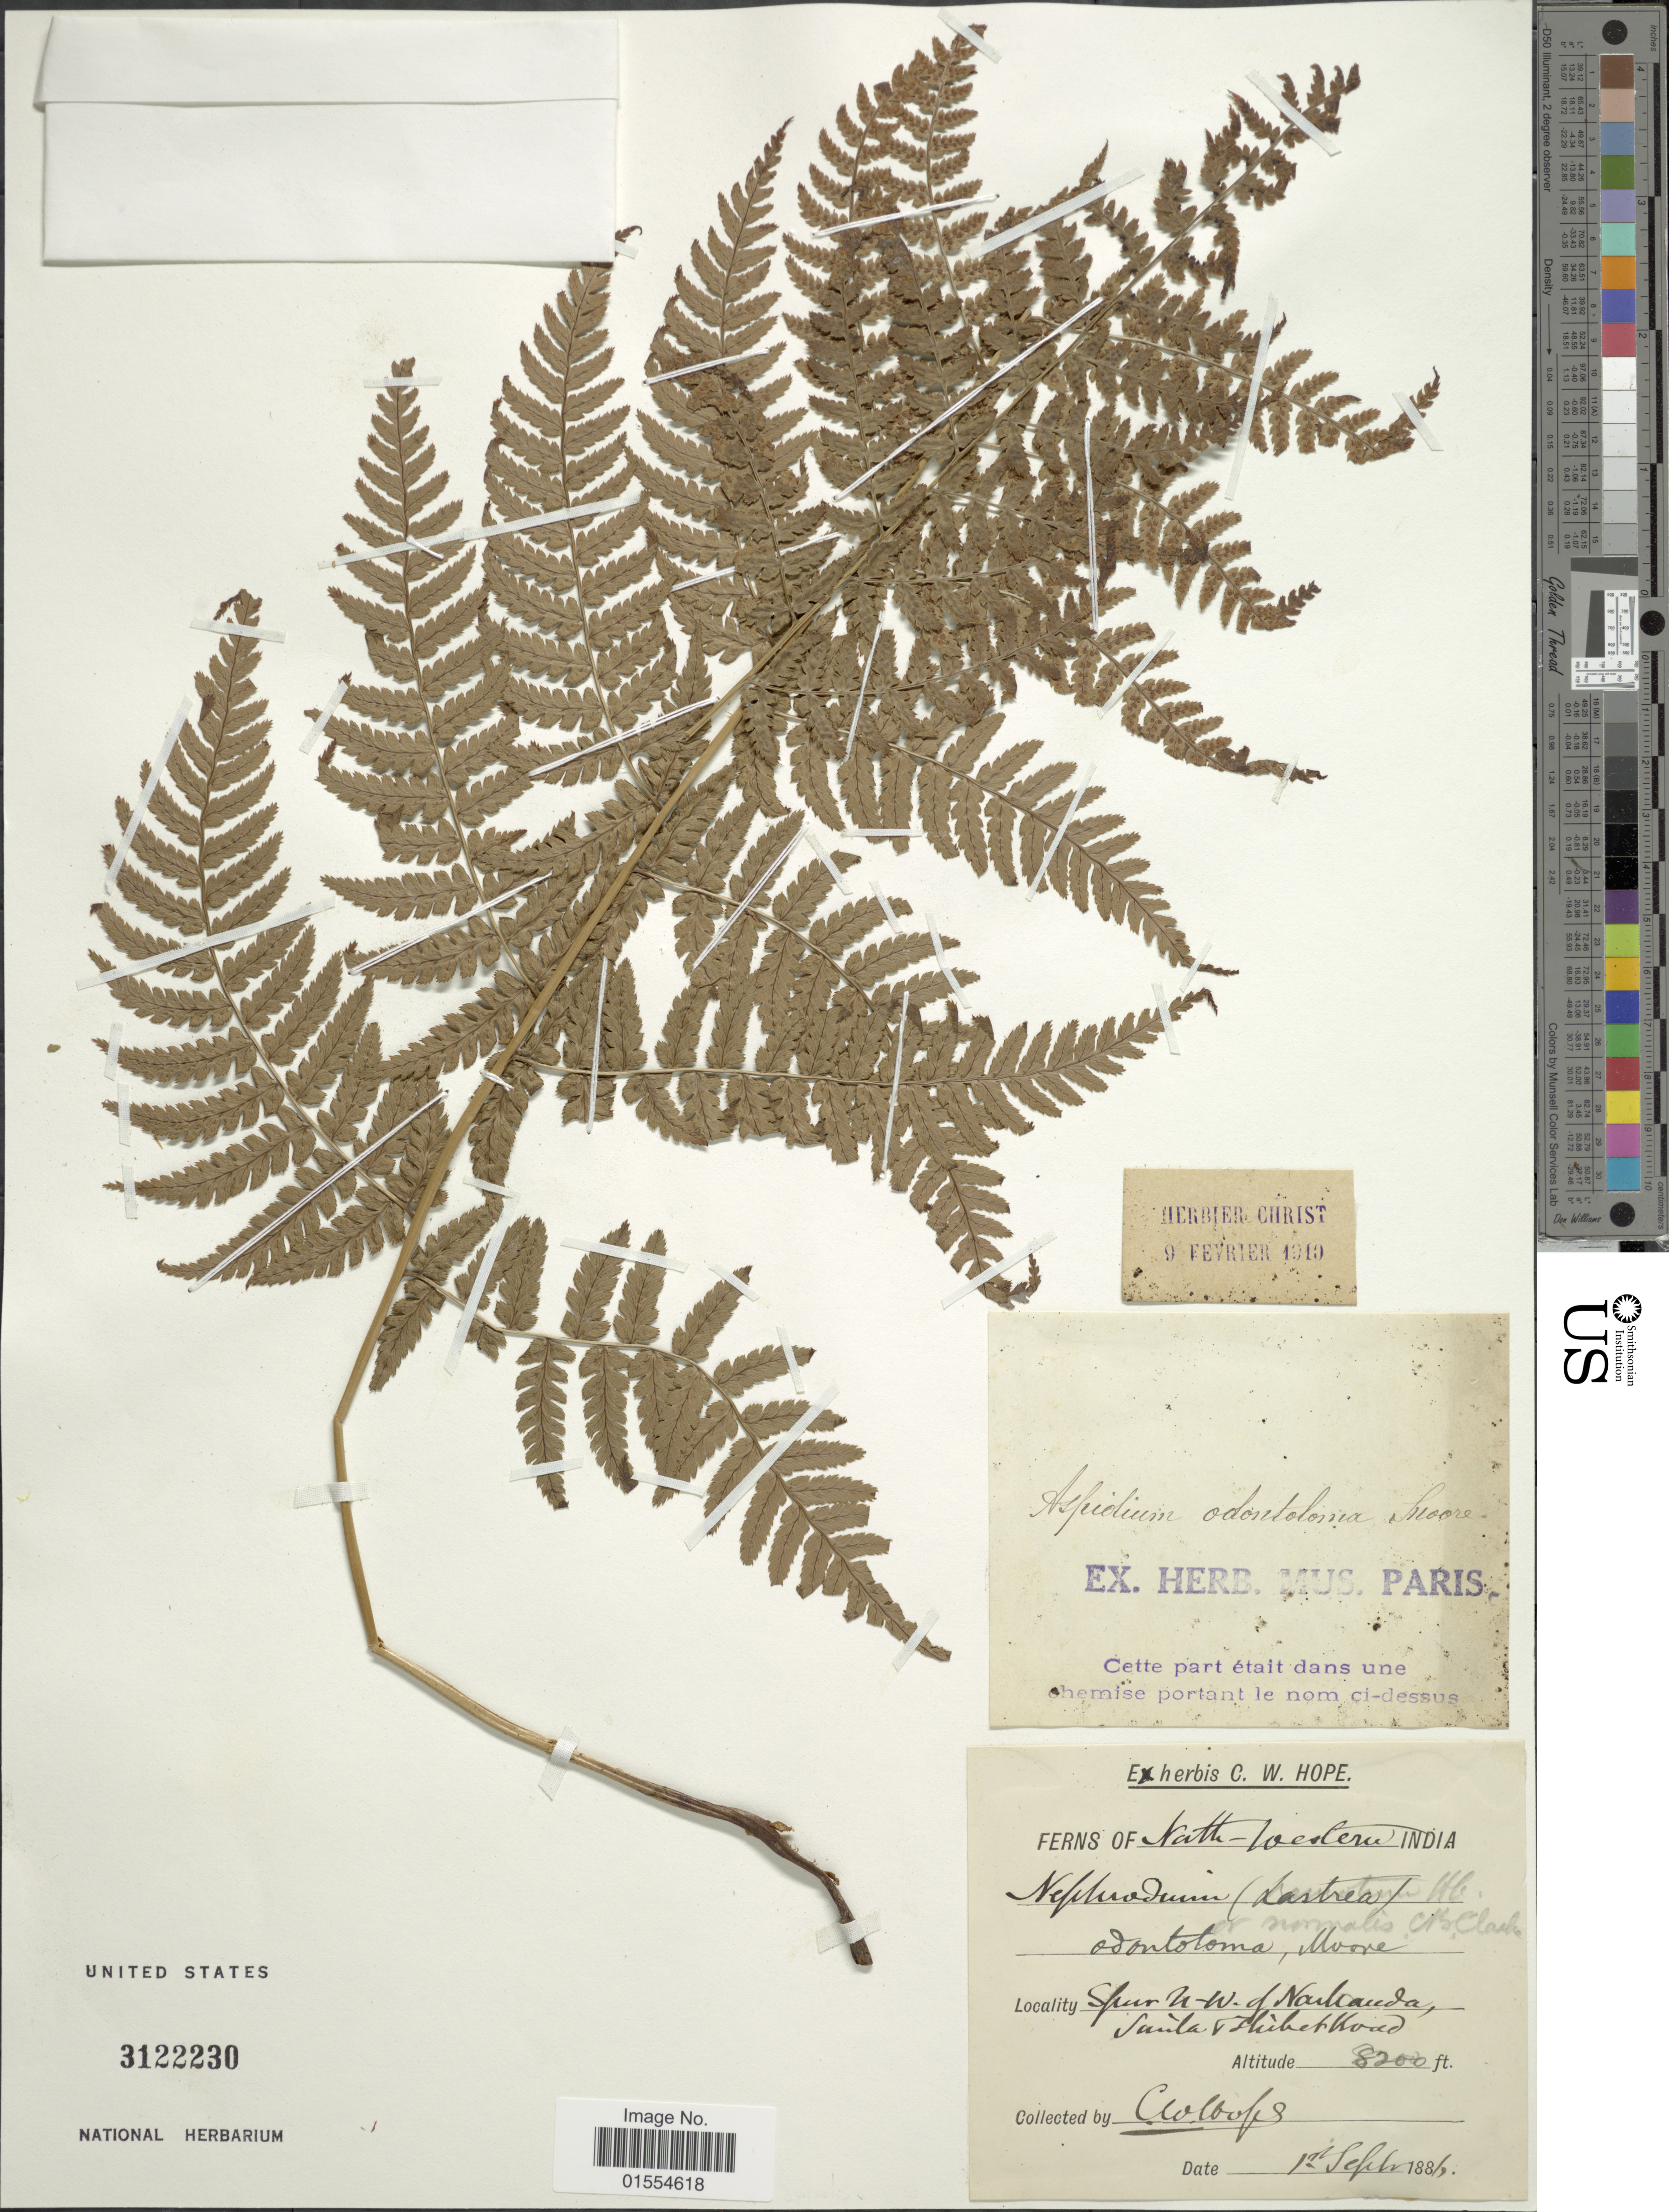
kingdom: Plantae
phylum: Tracheophyta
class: Polypodiopsida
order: Polypodiales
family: Dryopteridaceae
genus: Dryopteris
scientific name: Dryopteris odontoloma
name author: (Bedd.) C. Chr.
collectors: C. W. Hope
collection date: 1886-09-01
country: India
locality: North-Western India, Spur N-W of Nakauda, Simla & Thibet Road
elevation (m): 2499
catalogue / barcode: US 3122230